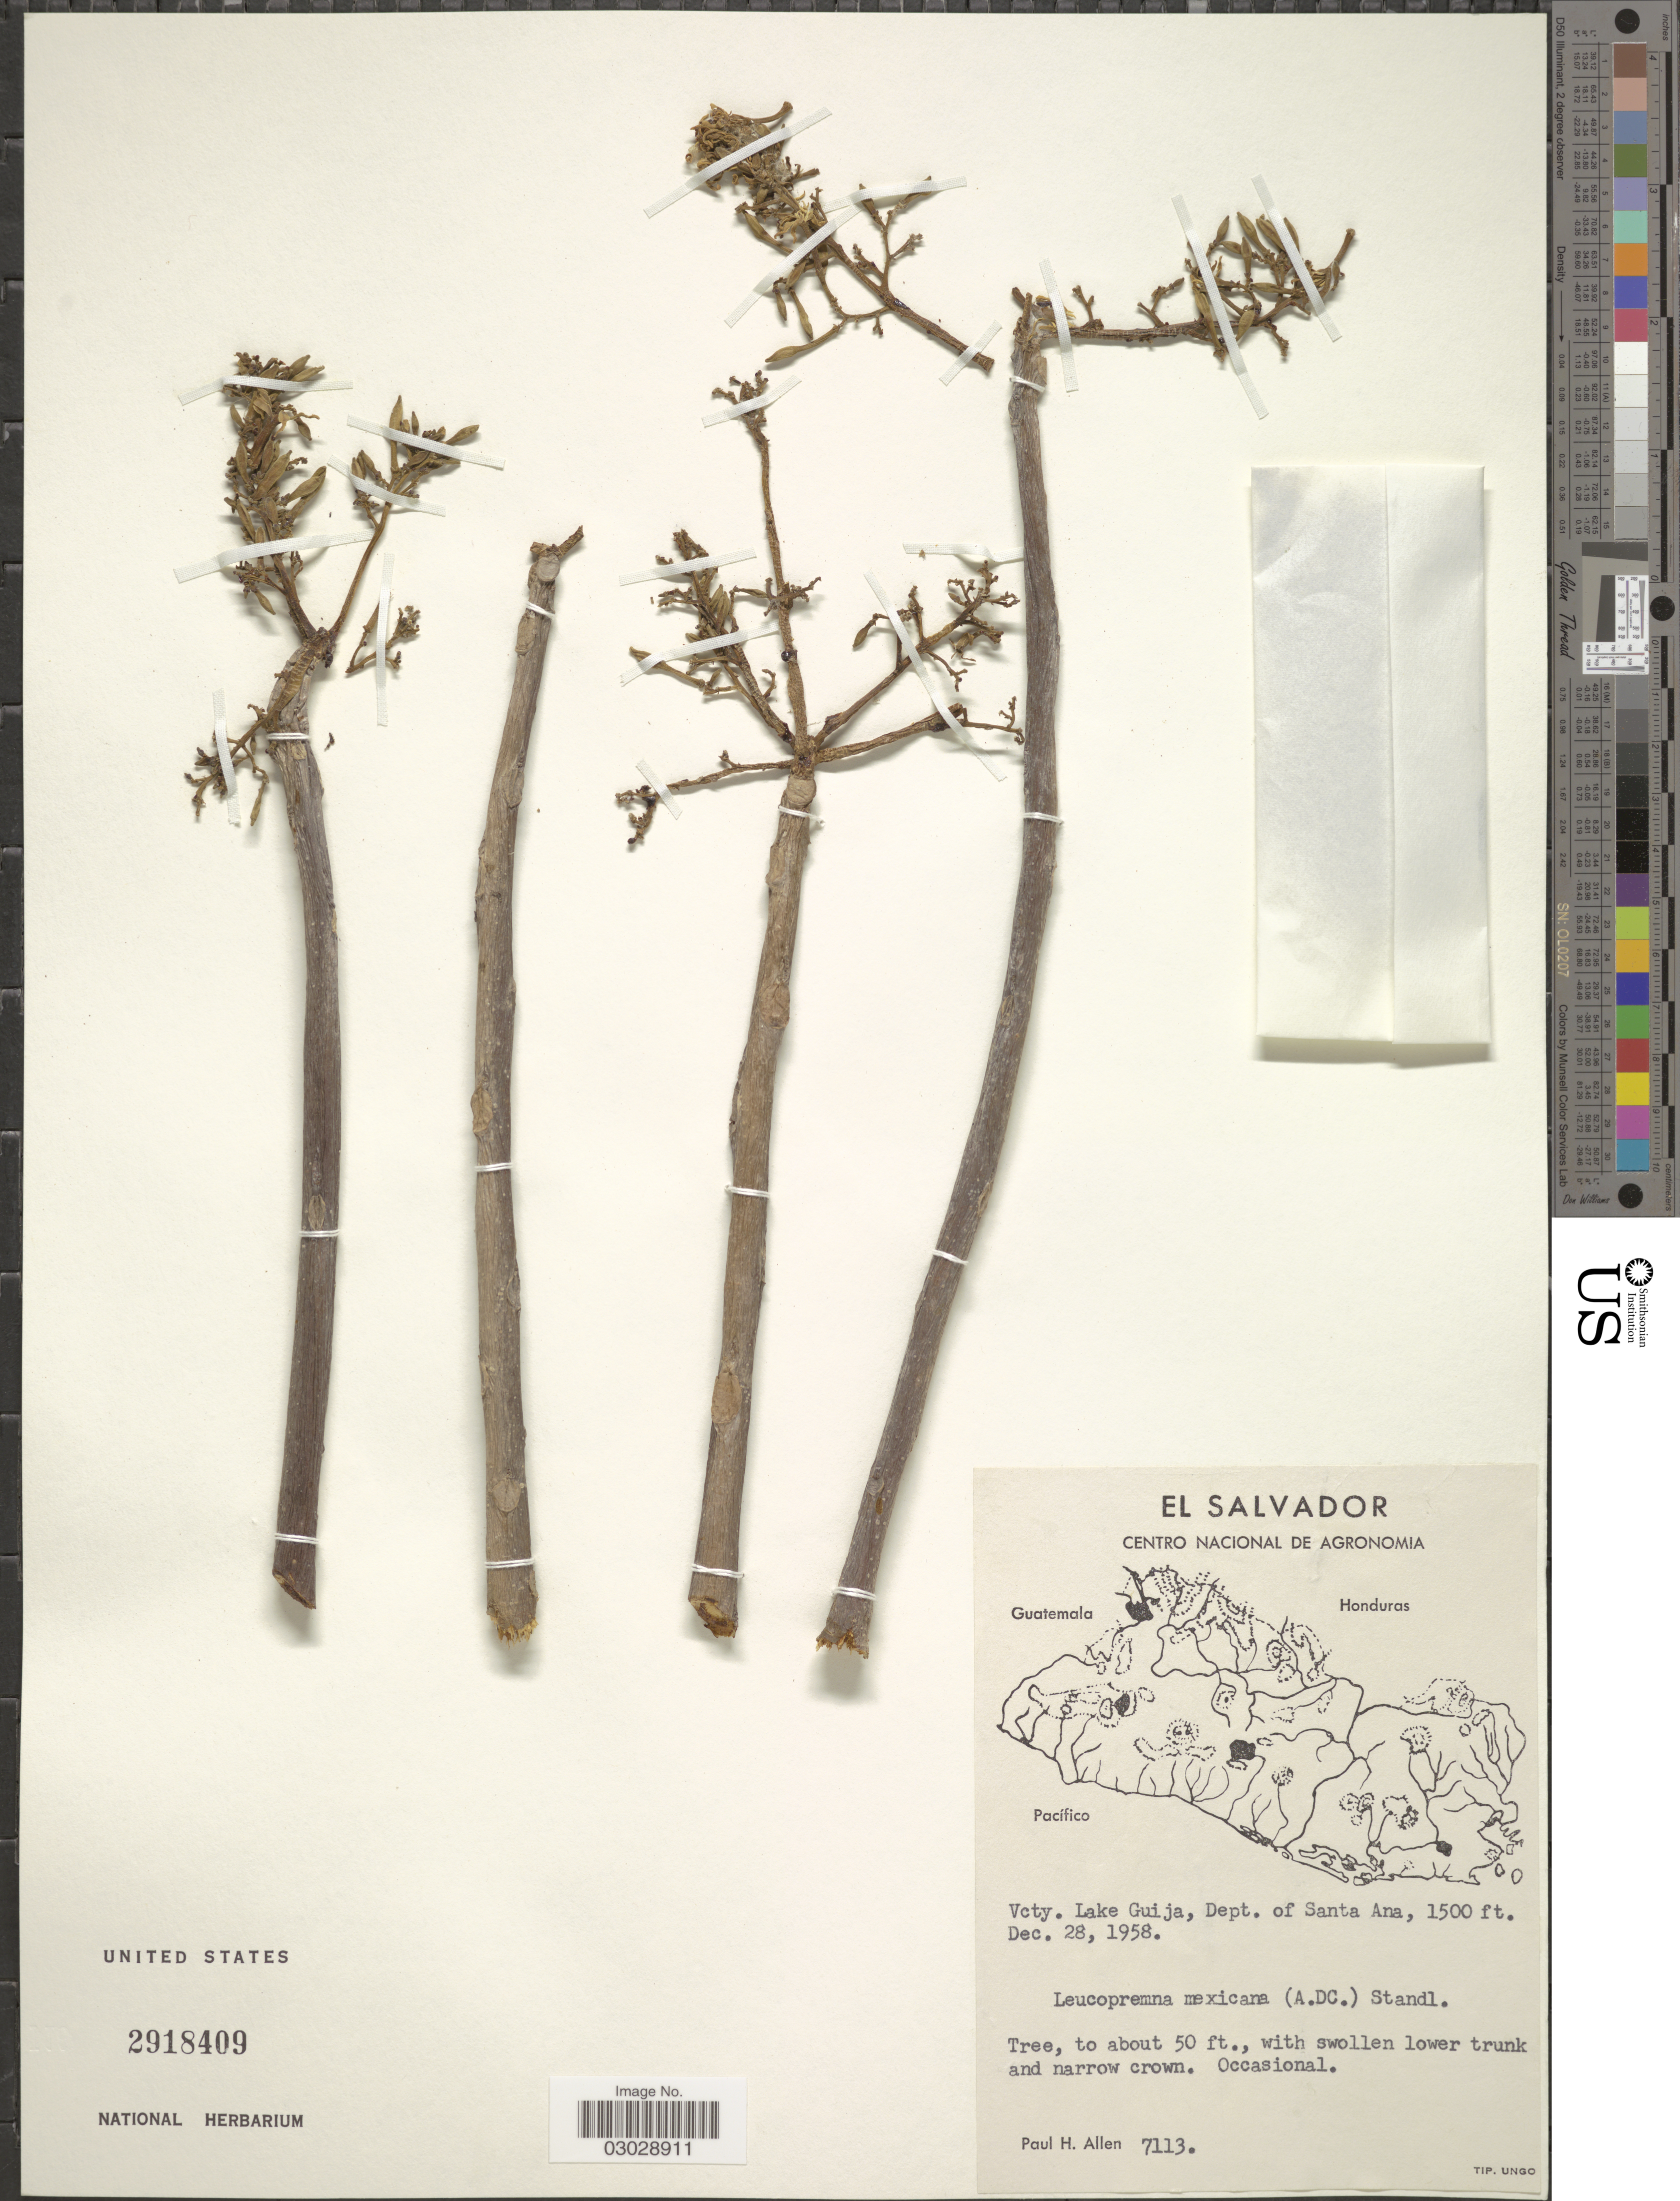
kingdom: Plantae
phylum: Tracheophyta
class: Magnoliopsida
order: Brassicales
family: Caricaceae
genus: Jacaratia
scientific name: Jacaratia mexicana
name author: A. DC.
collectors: P. H. Allen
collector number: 7113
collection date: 1958-12-28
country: El Salvador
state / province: Santa Ana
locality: Vcty. Lake Guija, Dept. of Santa Ana.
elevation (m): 457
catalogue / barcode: US 2918409